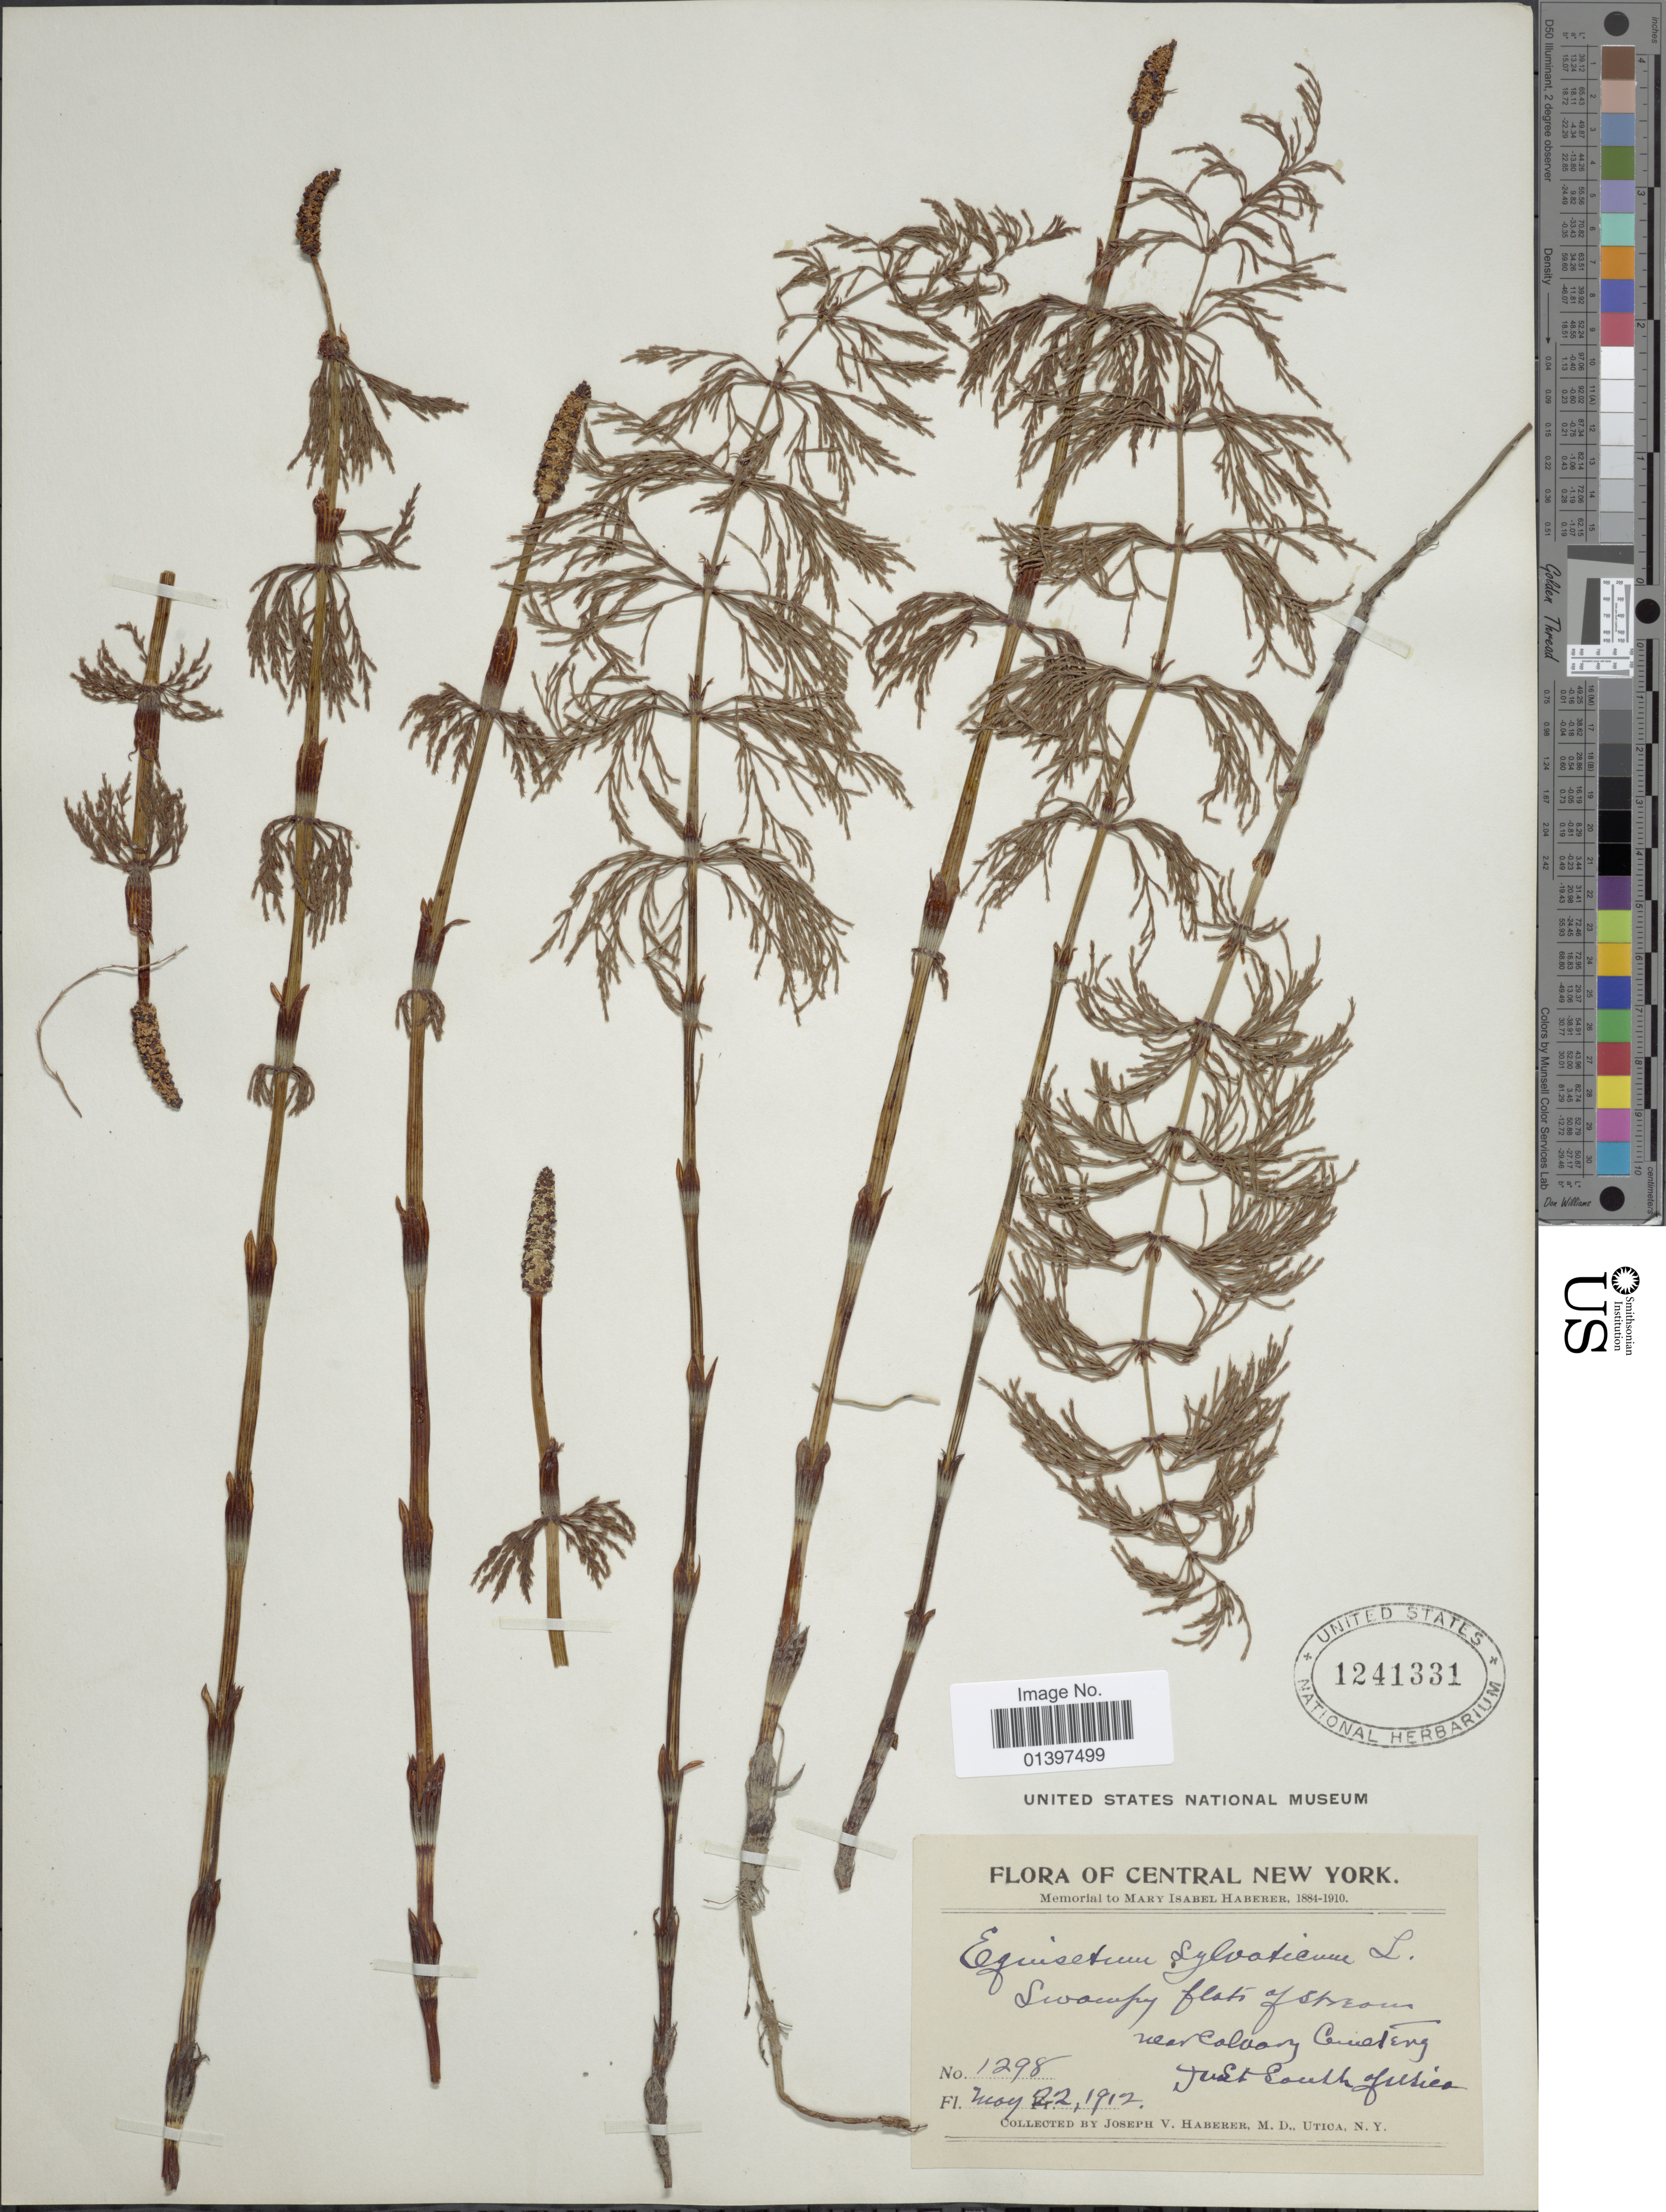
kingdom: Plantae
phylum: Tracheophyta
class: Polypodiopsida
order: Equisetales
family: Equisetaceae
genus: Equisetum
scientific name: Equisetum sylvaticum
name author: L.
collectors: J. V. Haberer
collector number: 1298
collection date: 1912-05-22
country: United States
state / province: New York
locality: Central New York. Swampy flats of stream, near Calvary Cemetary just south of Utica.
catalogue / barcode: US 1241331